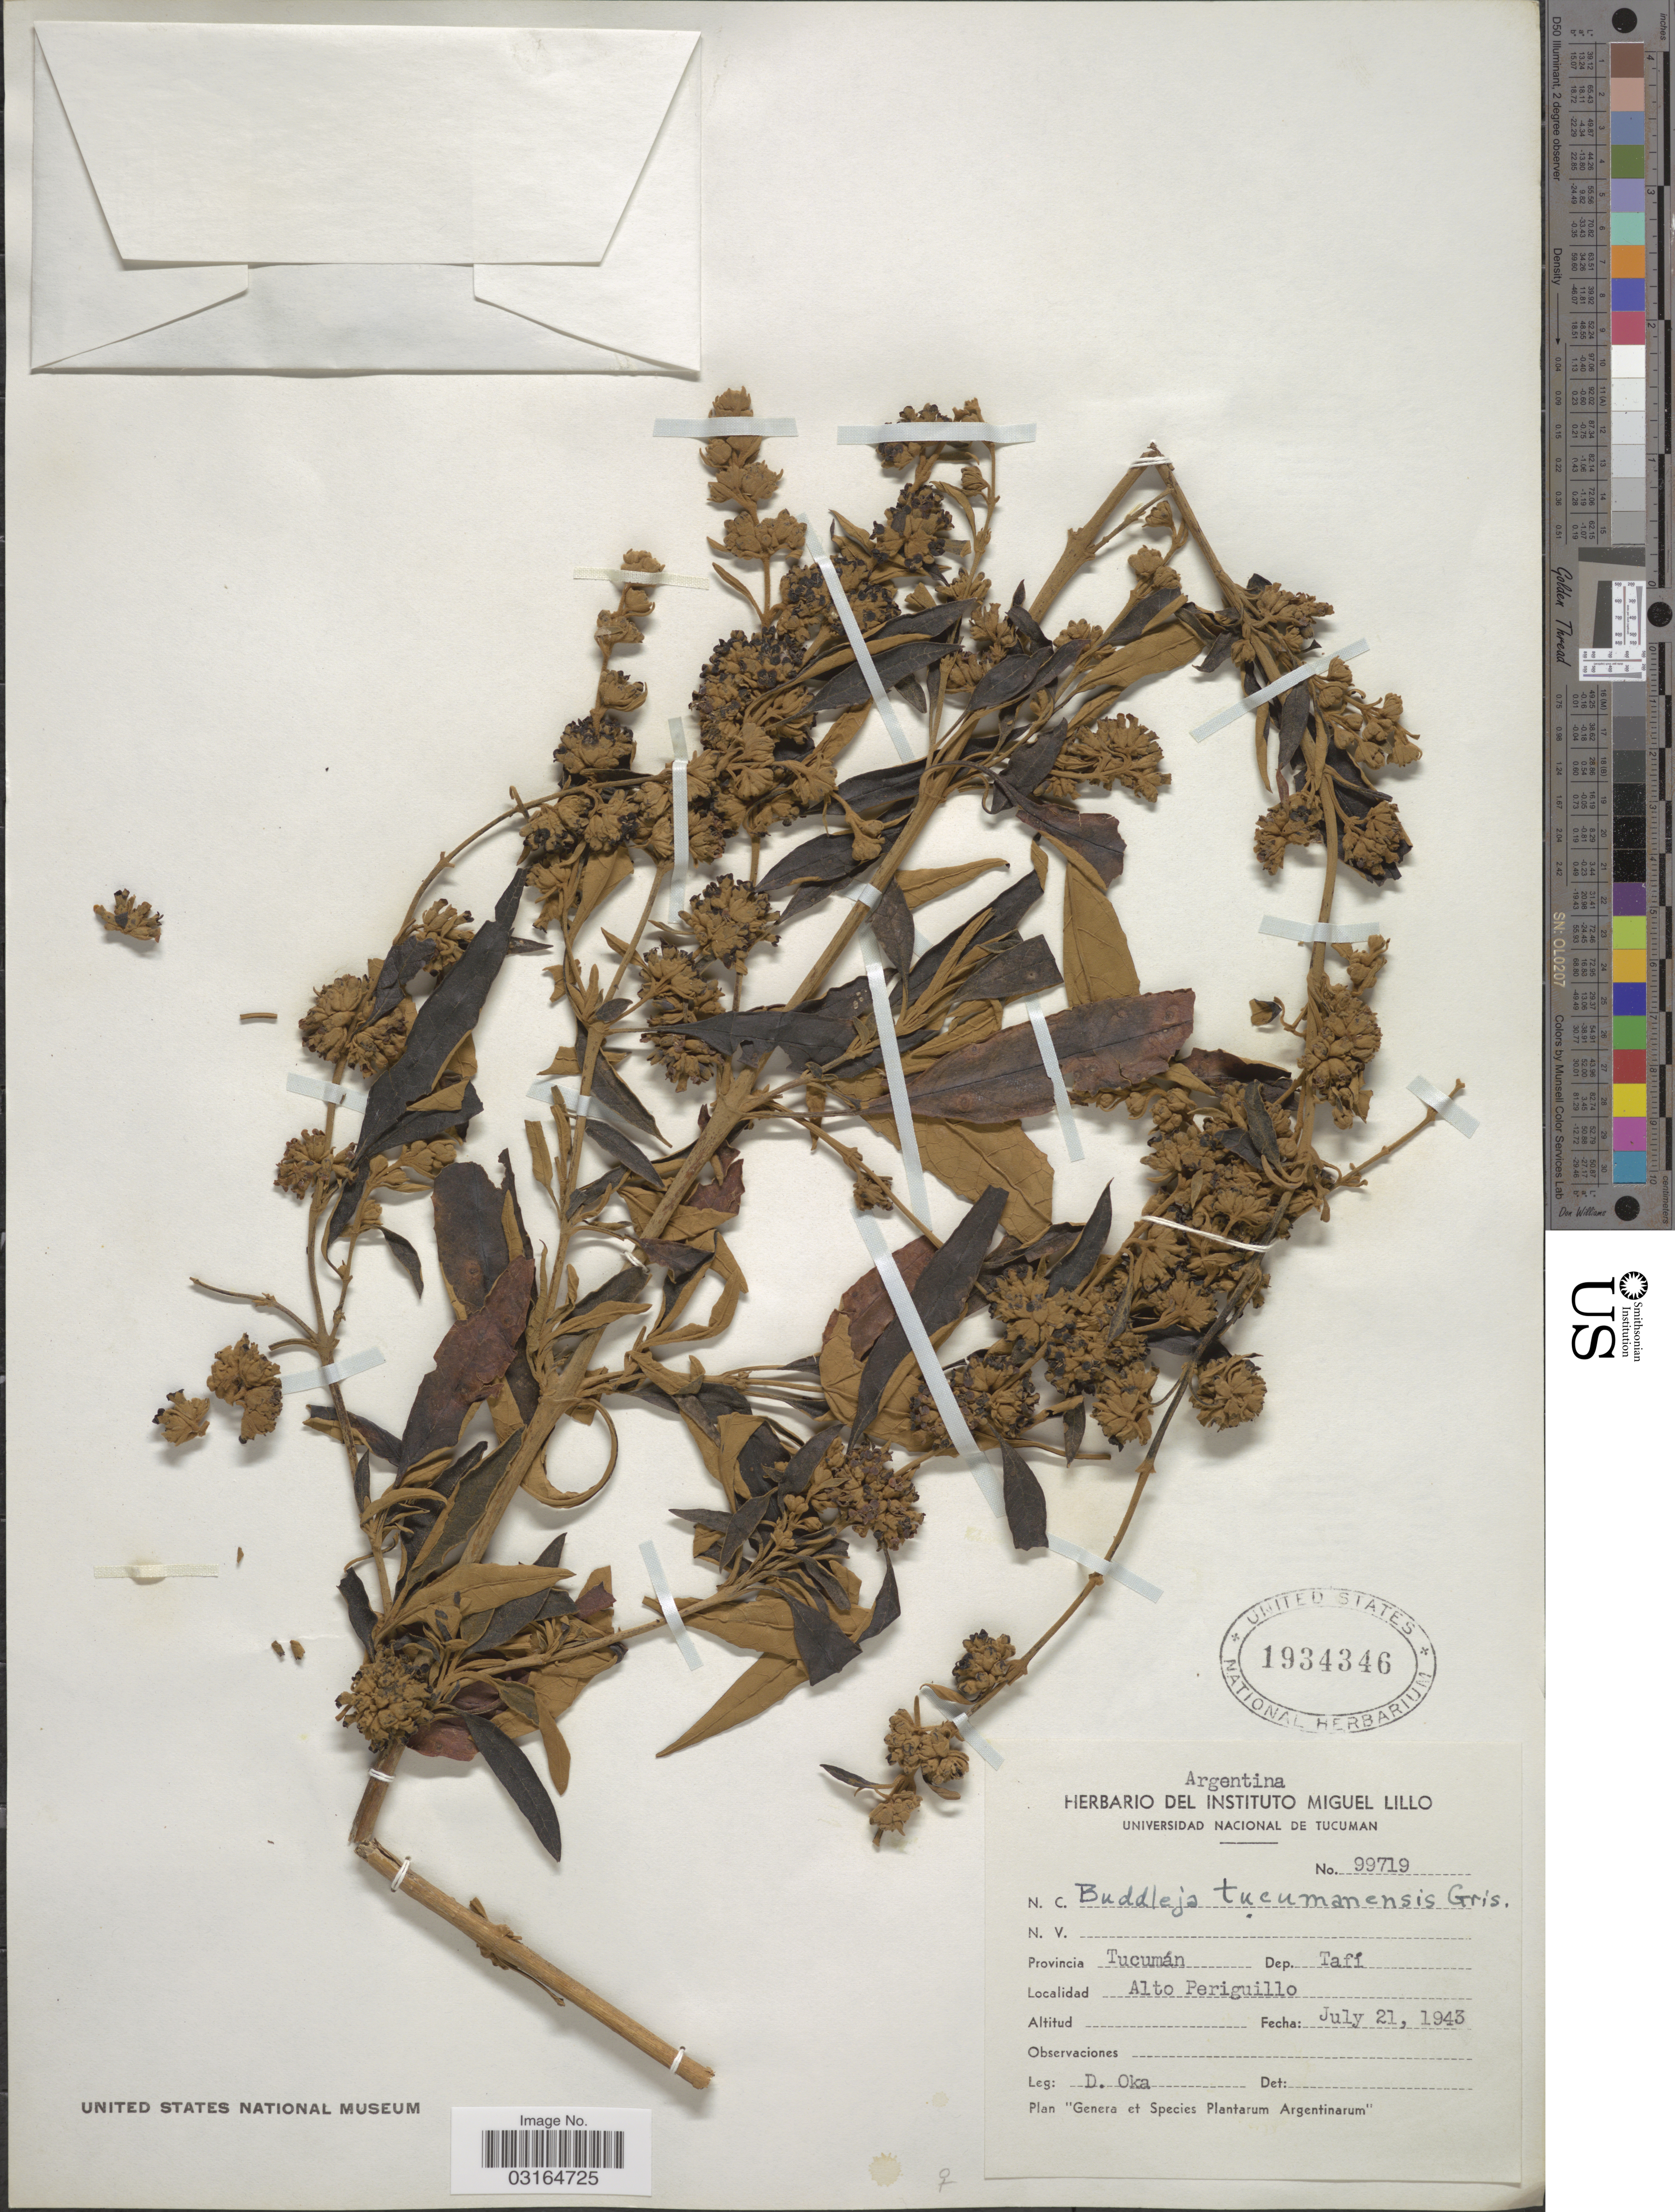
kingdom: Plantae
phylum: Tracheophyta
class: Magnoliopsida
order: Lamiales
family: Scrophulariaceae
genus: Buddleja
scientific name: Buddleja tucumanensis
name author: Griseb.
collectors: D. Oka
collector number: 99719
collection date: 1943-07-21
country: Argentina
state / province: Tucuman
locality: Dep. Tafí. Alto Periguillo.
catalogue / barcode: US 1934346